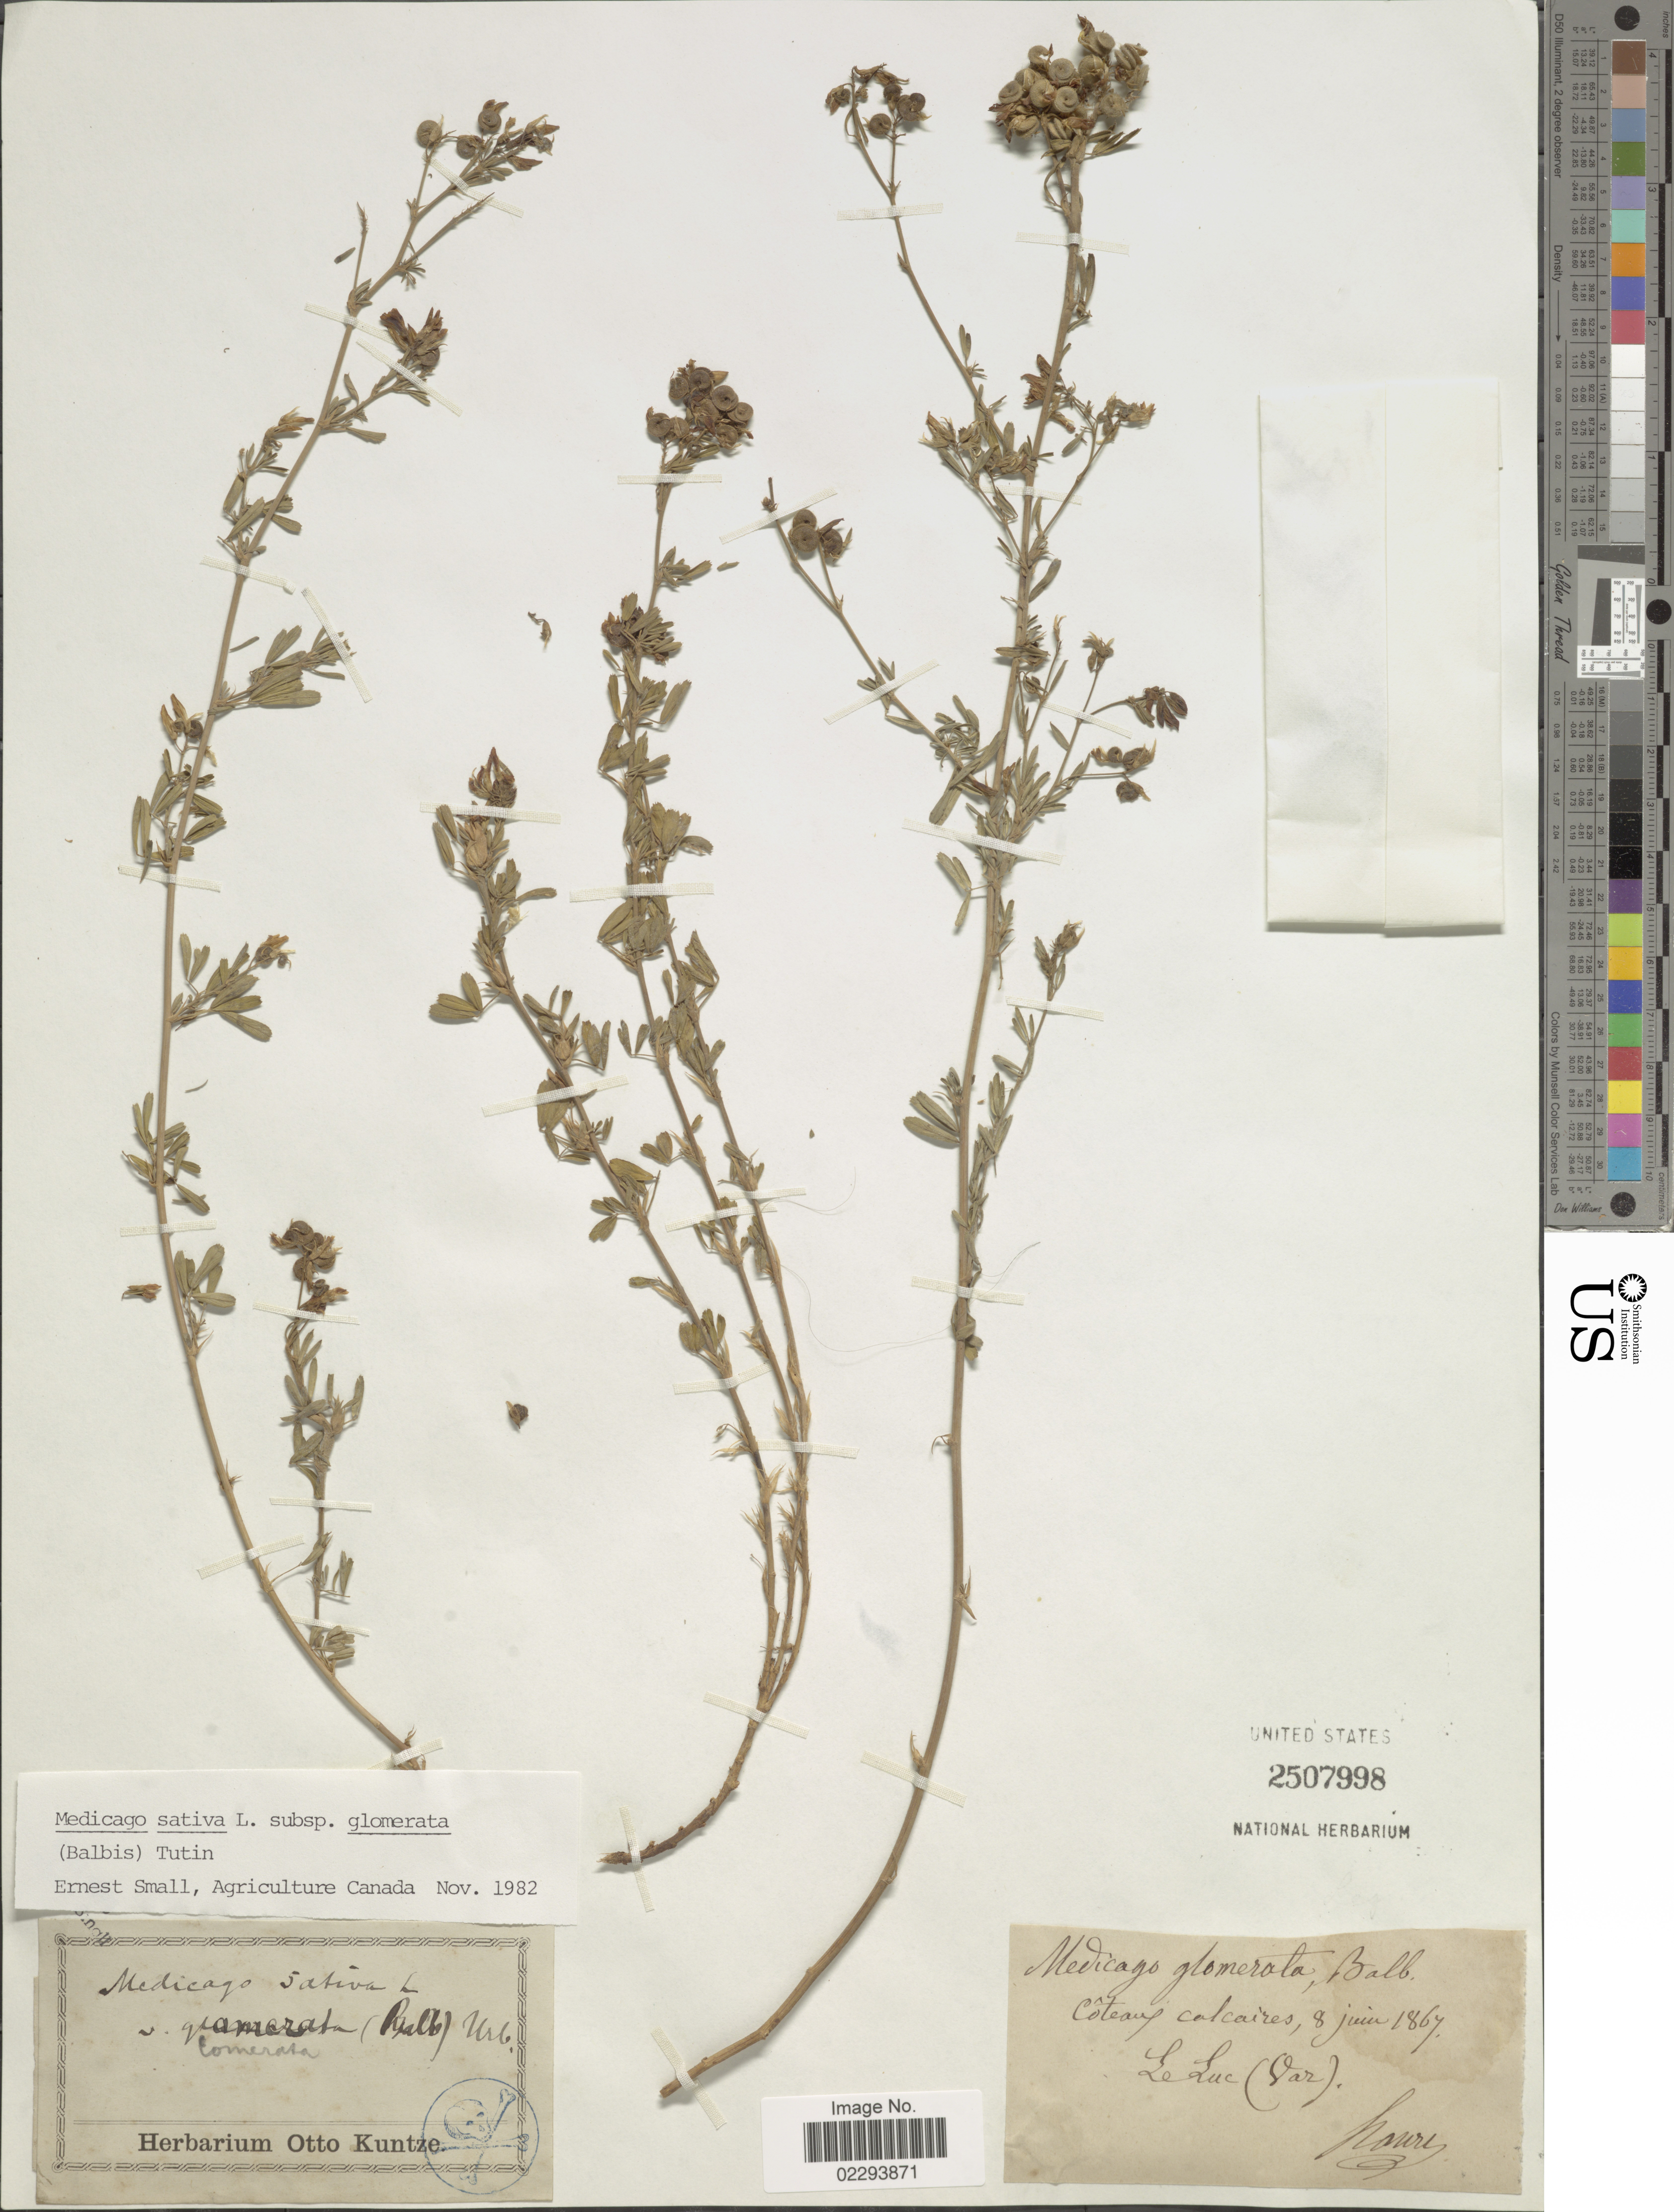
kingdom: Plantae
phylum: Tracheophyta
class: Magnoliopsida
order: Fabales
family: Fabaceae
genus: Medicago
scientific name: Medicago sativa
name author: L.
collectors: Jaures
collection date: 1867-06-08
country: France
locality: Coteaux calcaires. Le Luc (Var.).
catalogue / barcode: US 2507998